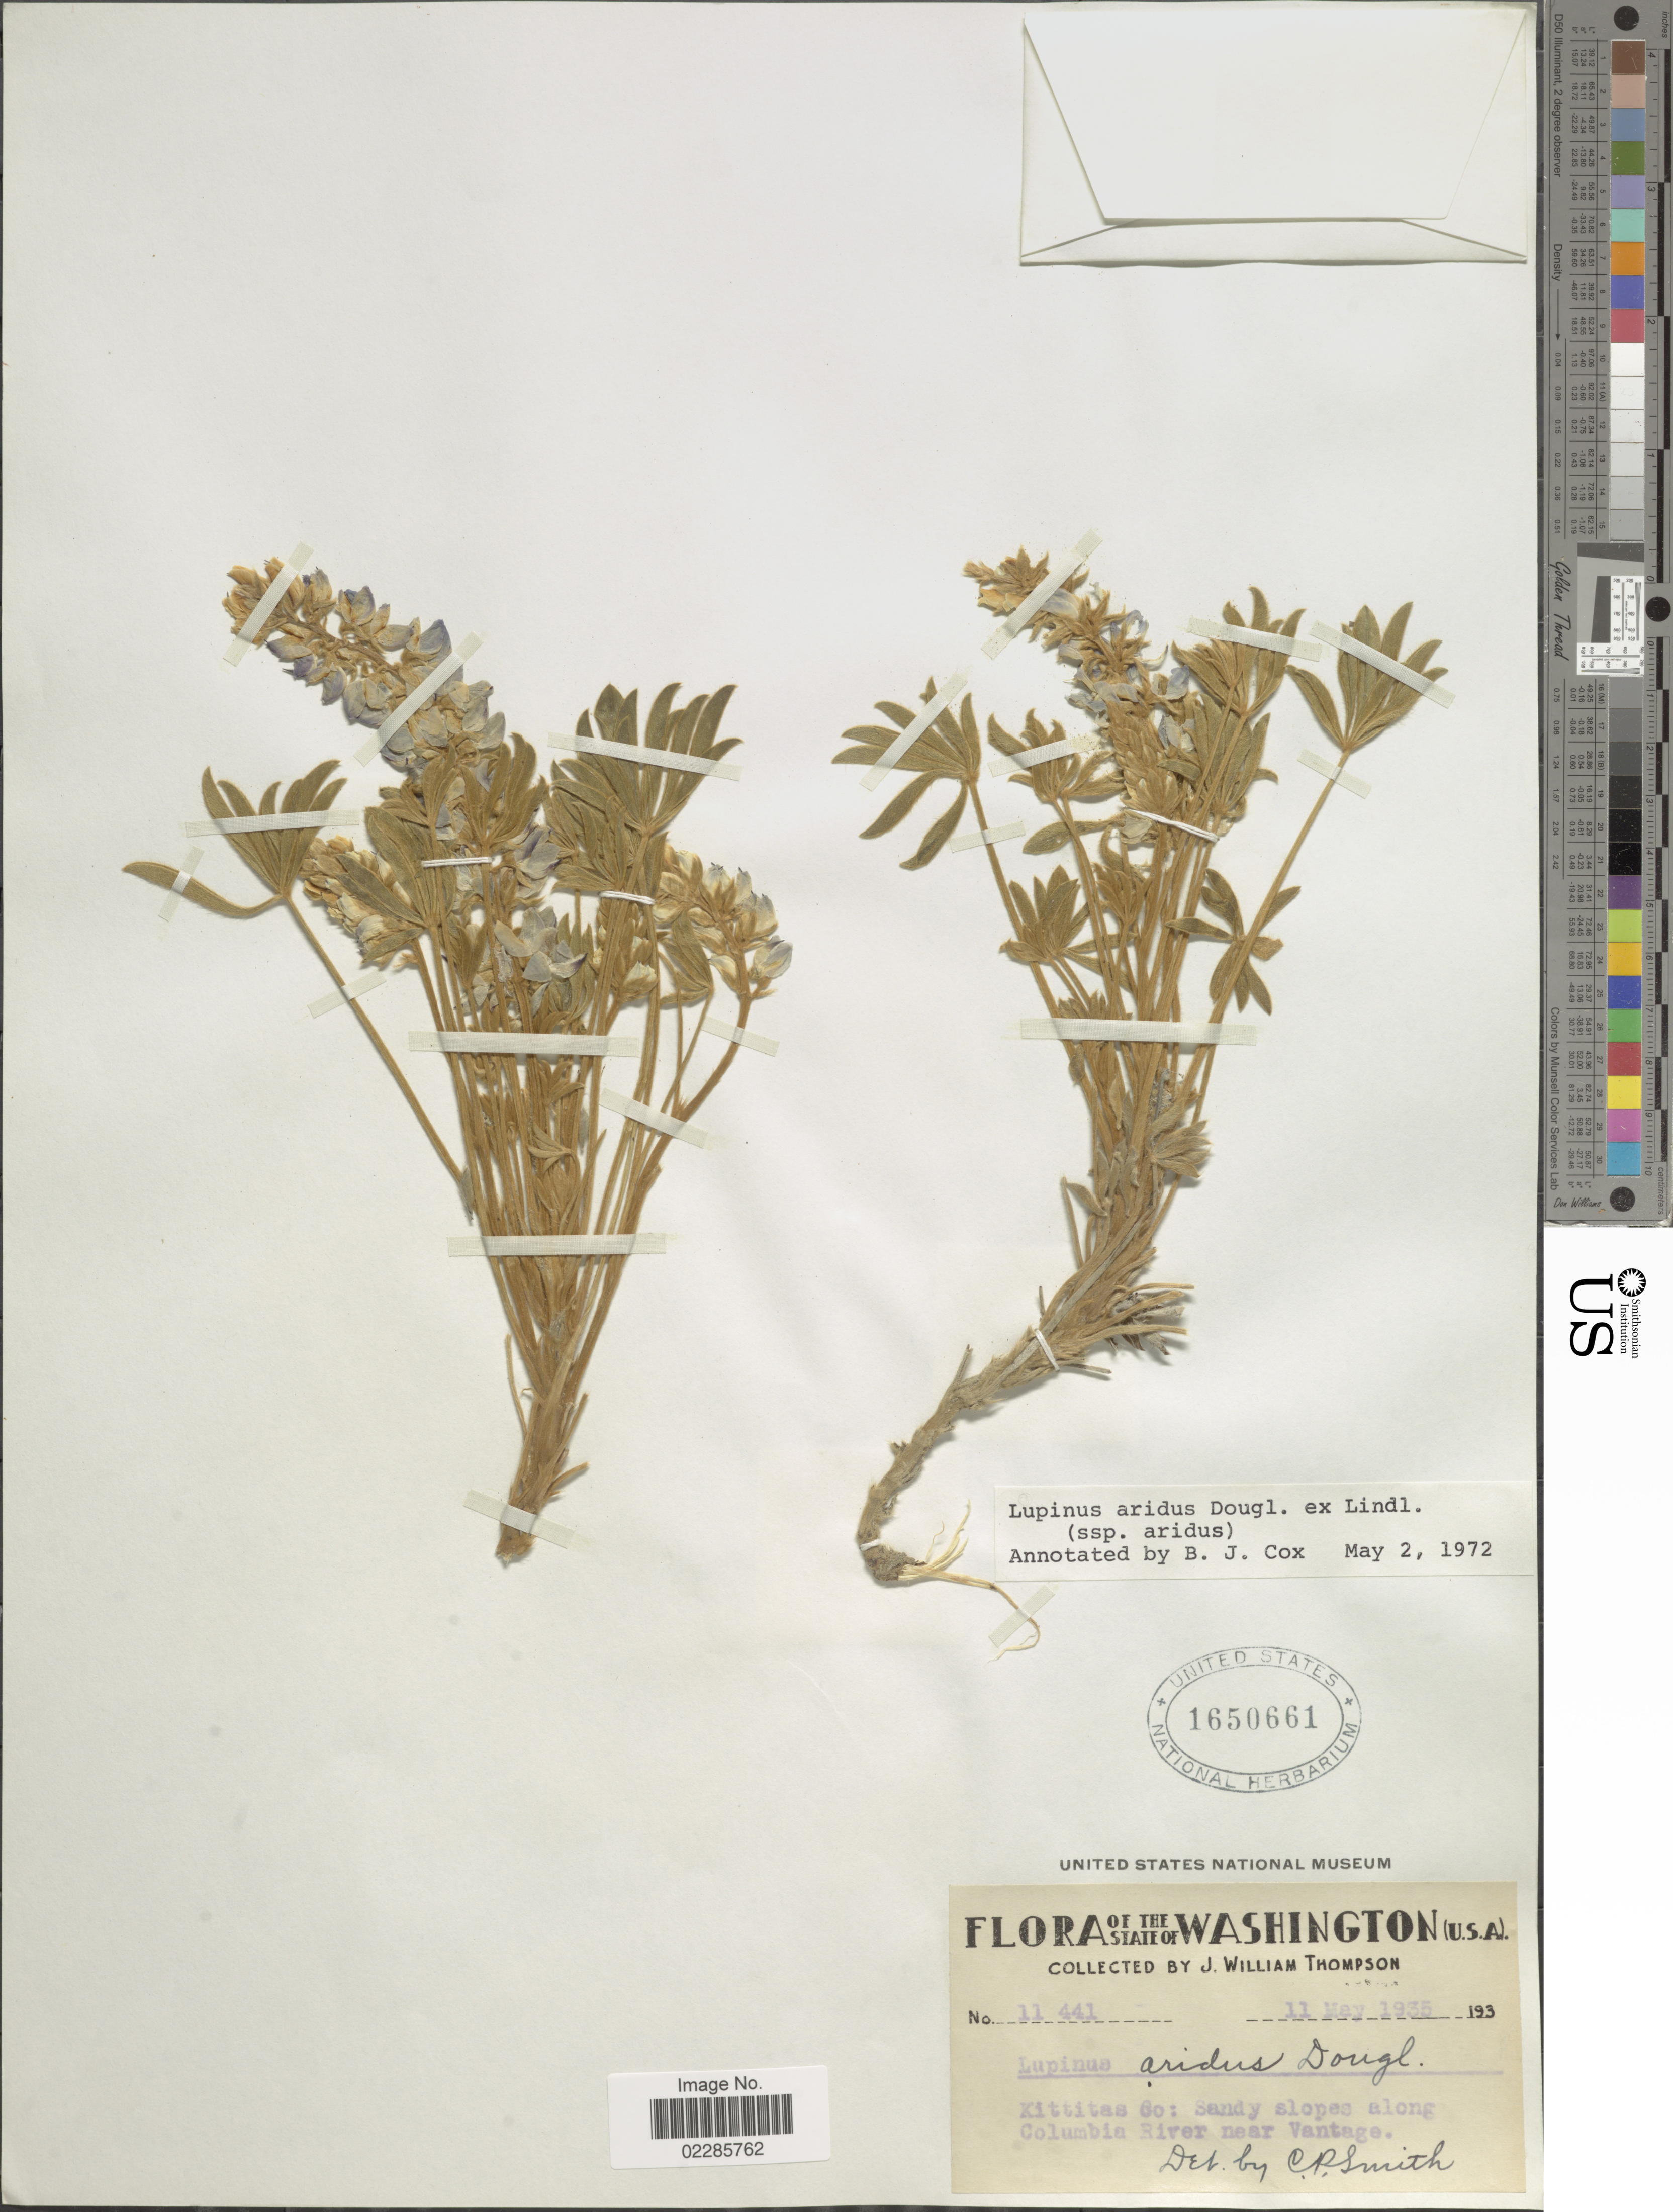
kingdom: Plantae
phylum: Tracheophyta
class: Magnoliopsida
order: Fabales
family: Fabaceae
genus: Lupinus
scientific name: Lupinus aridus subsp. aridus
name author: Douglas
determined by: Cox, B. J.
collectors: J. W. Thompson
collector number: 11441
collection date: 1935-05-11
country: United States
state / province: Washington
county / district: Kittitas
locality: Kittitas Co: along Columbia River near Vantage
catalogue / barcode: US 1650661